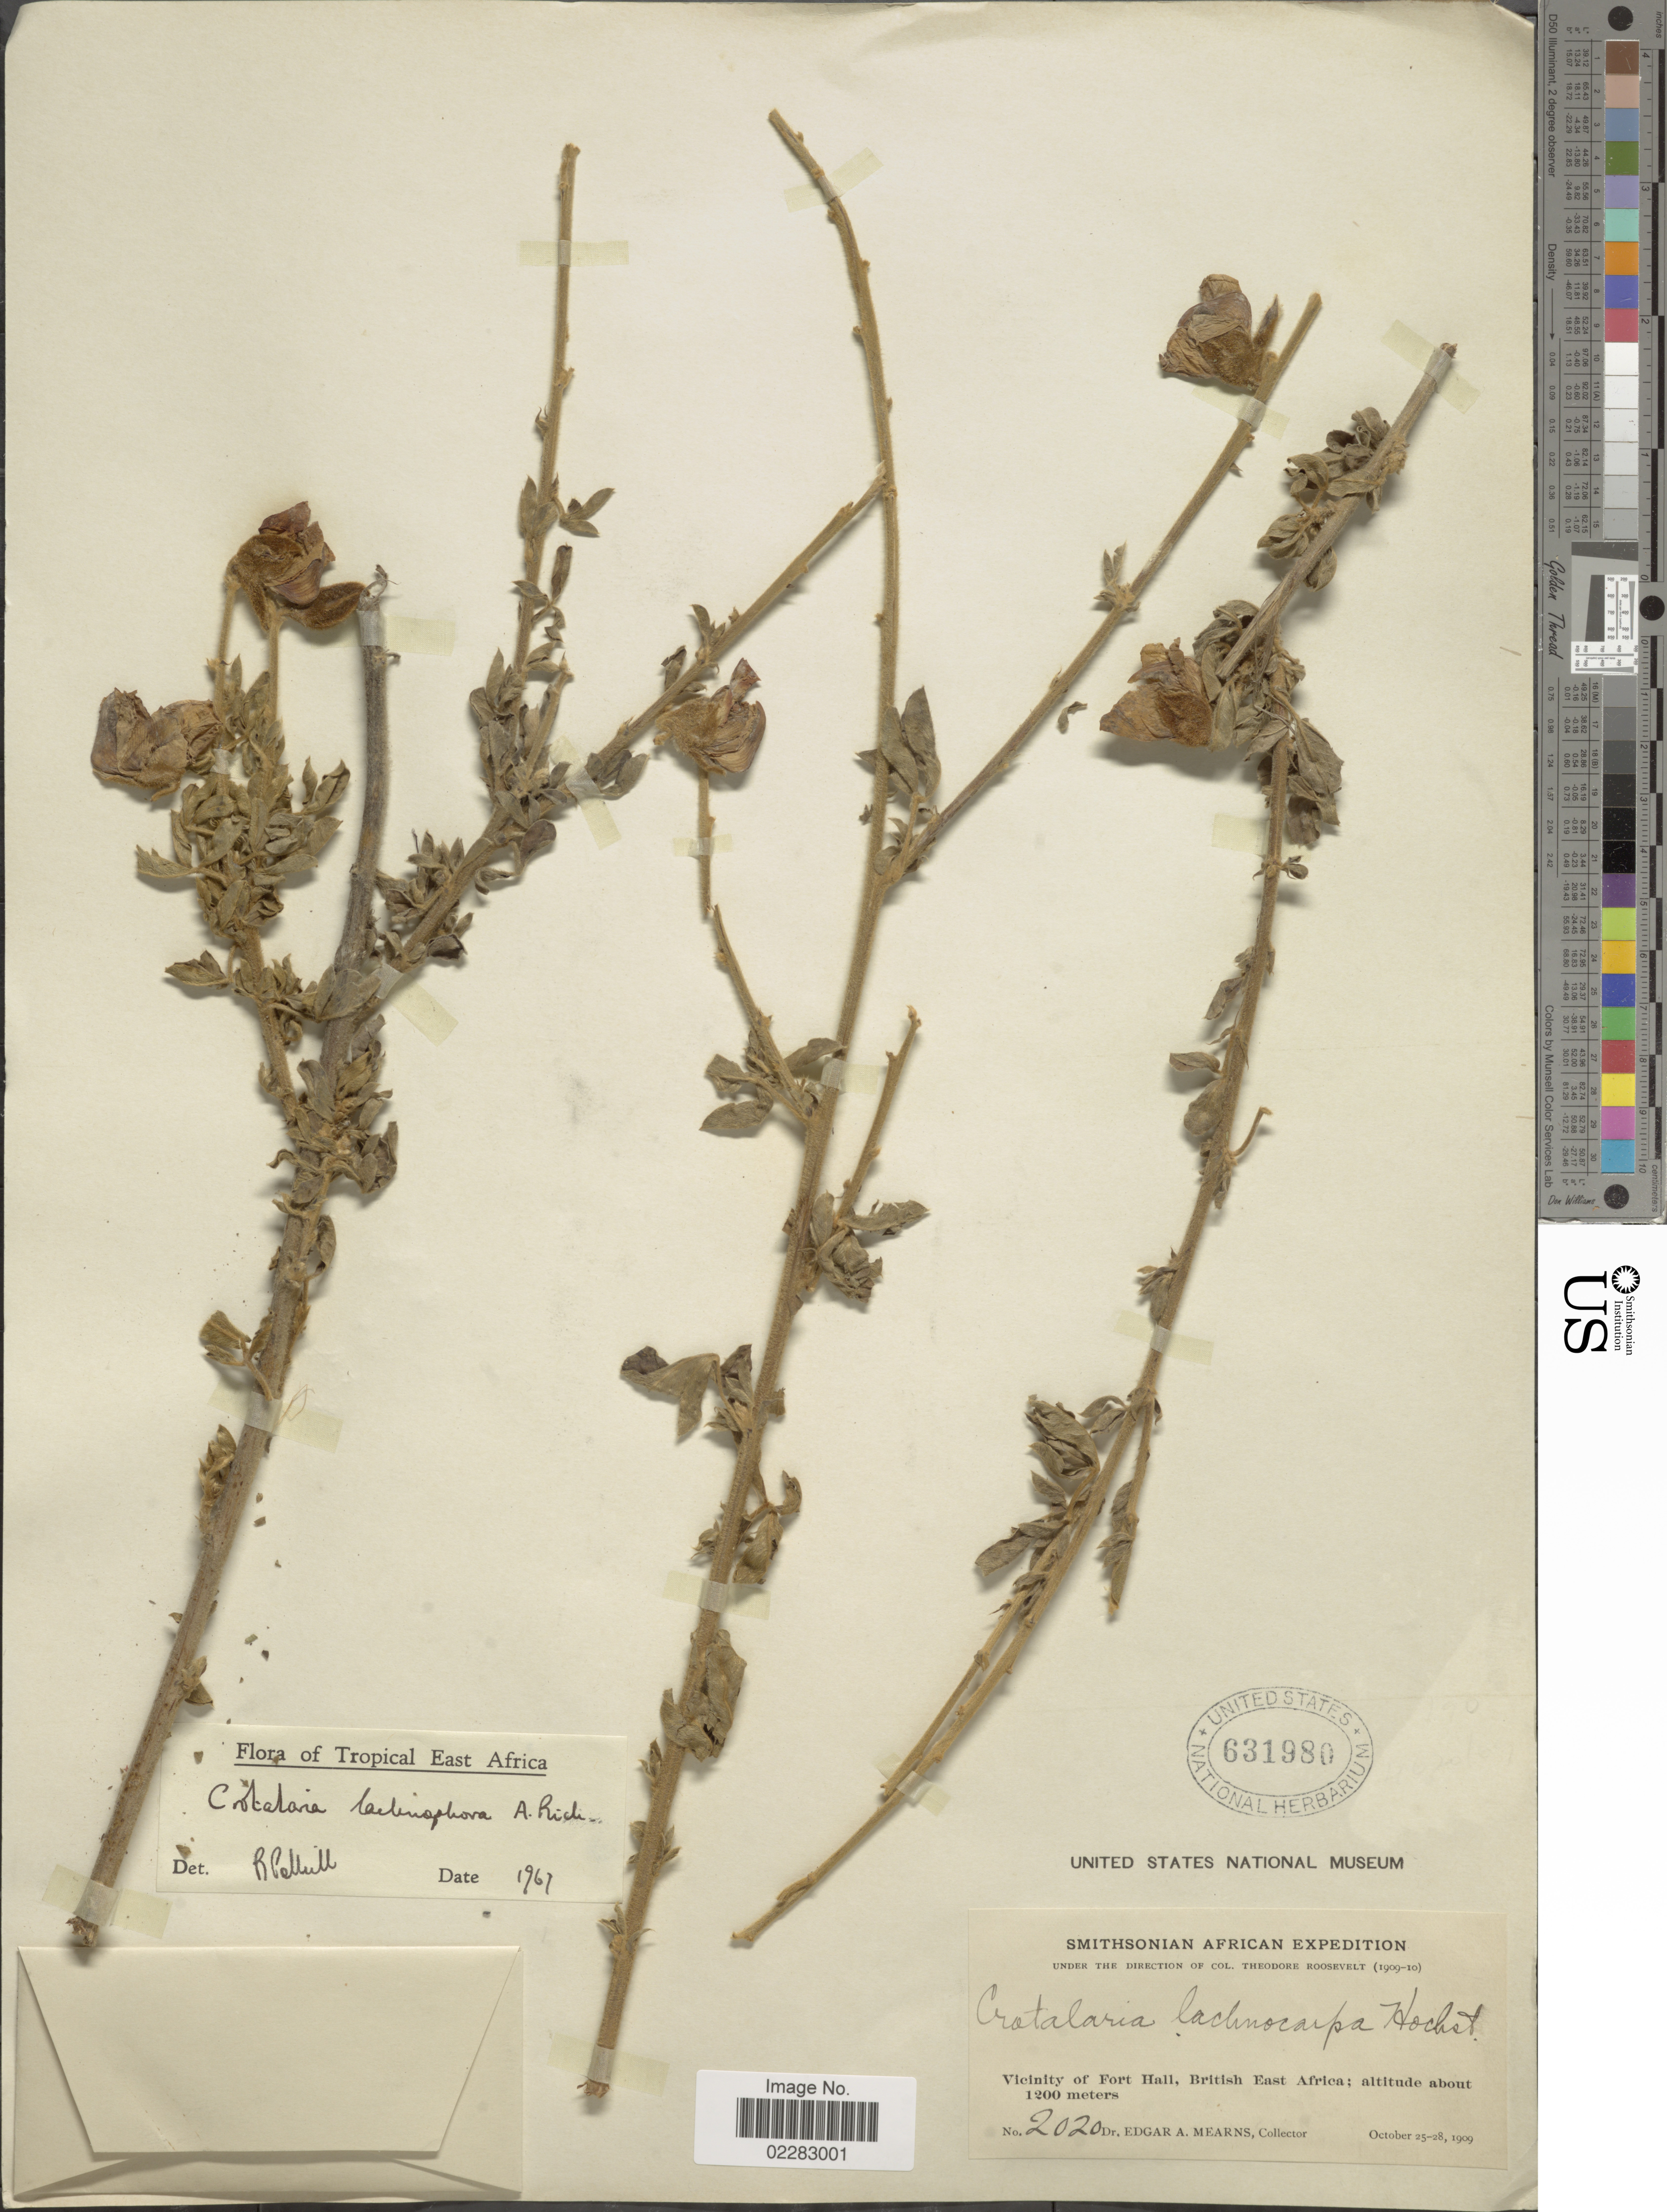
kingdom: Plantae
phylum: Tracheophyta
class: Magnoliopsida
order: Fabales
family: Fabaceae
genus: Crotalaria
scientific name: Crotalaria lachnophora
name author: A. Rich.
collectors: E. A. Mearns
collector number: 2020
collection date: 1909-10-25/1909-10-28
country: Kenya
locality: Vicinity of Fort Hall, British East Africa.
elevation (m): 1200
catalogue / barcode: US 631980